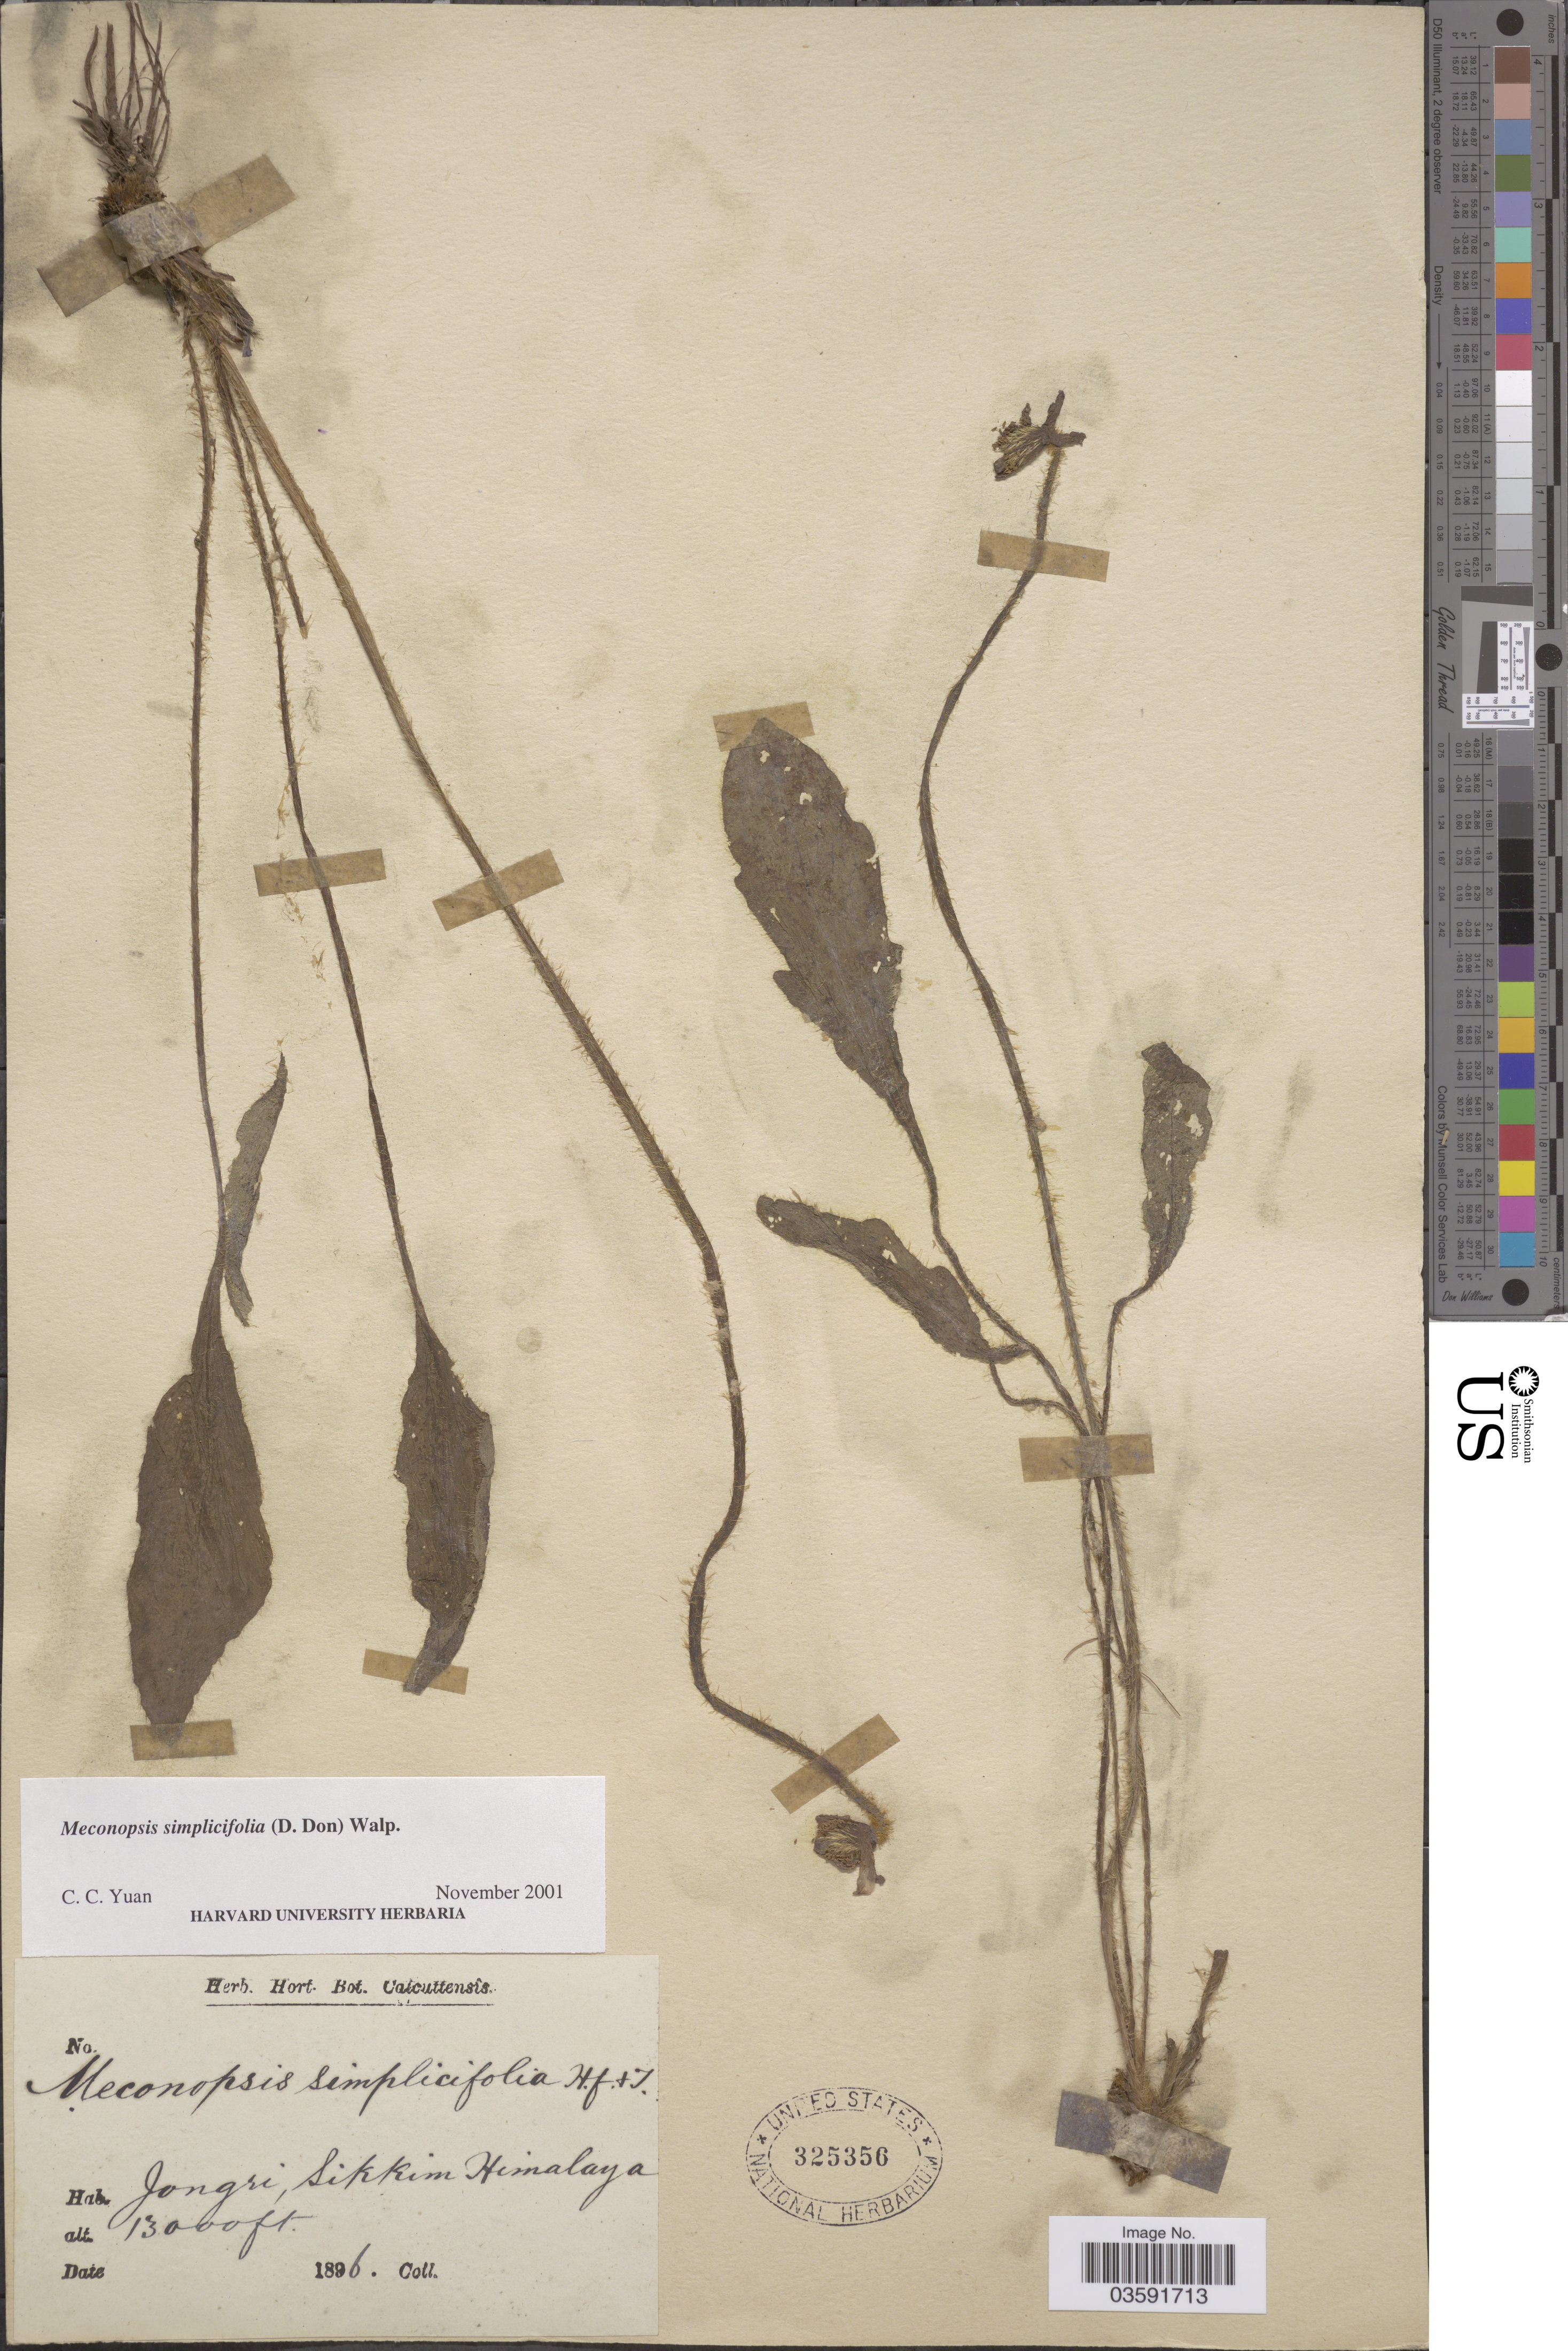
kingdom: Plantae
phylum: Tracheophyta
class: Magnoliopsida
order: Ranunculales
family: Papaveraceae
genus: Meconopsis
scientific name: Meconopsis simplicifolia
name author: (D. Don) Walp.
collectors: ex Herb. Hort. Bot. Calcuttensis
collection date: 1896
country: India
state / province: Sikkim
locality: Jongri, Himalaya.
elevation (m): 3962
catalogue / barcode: US 325356